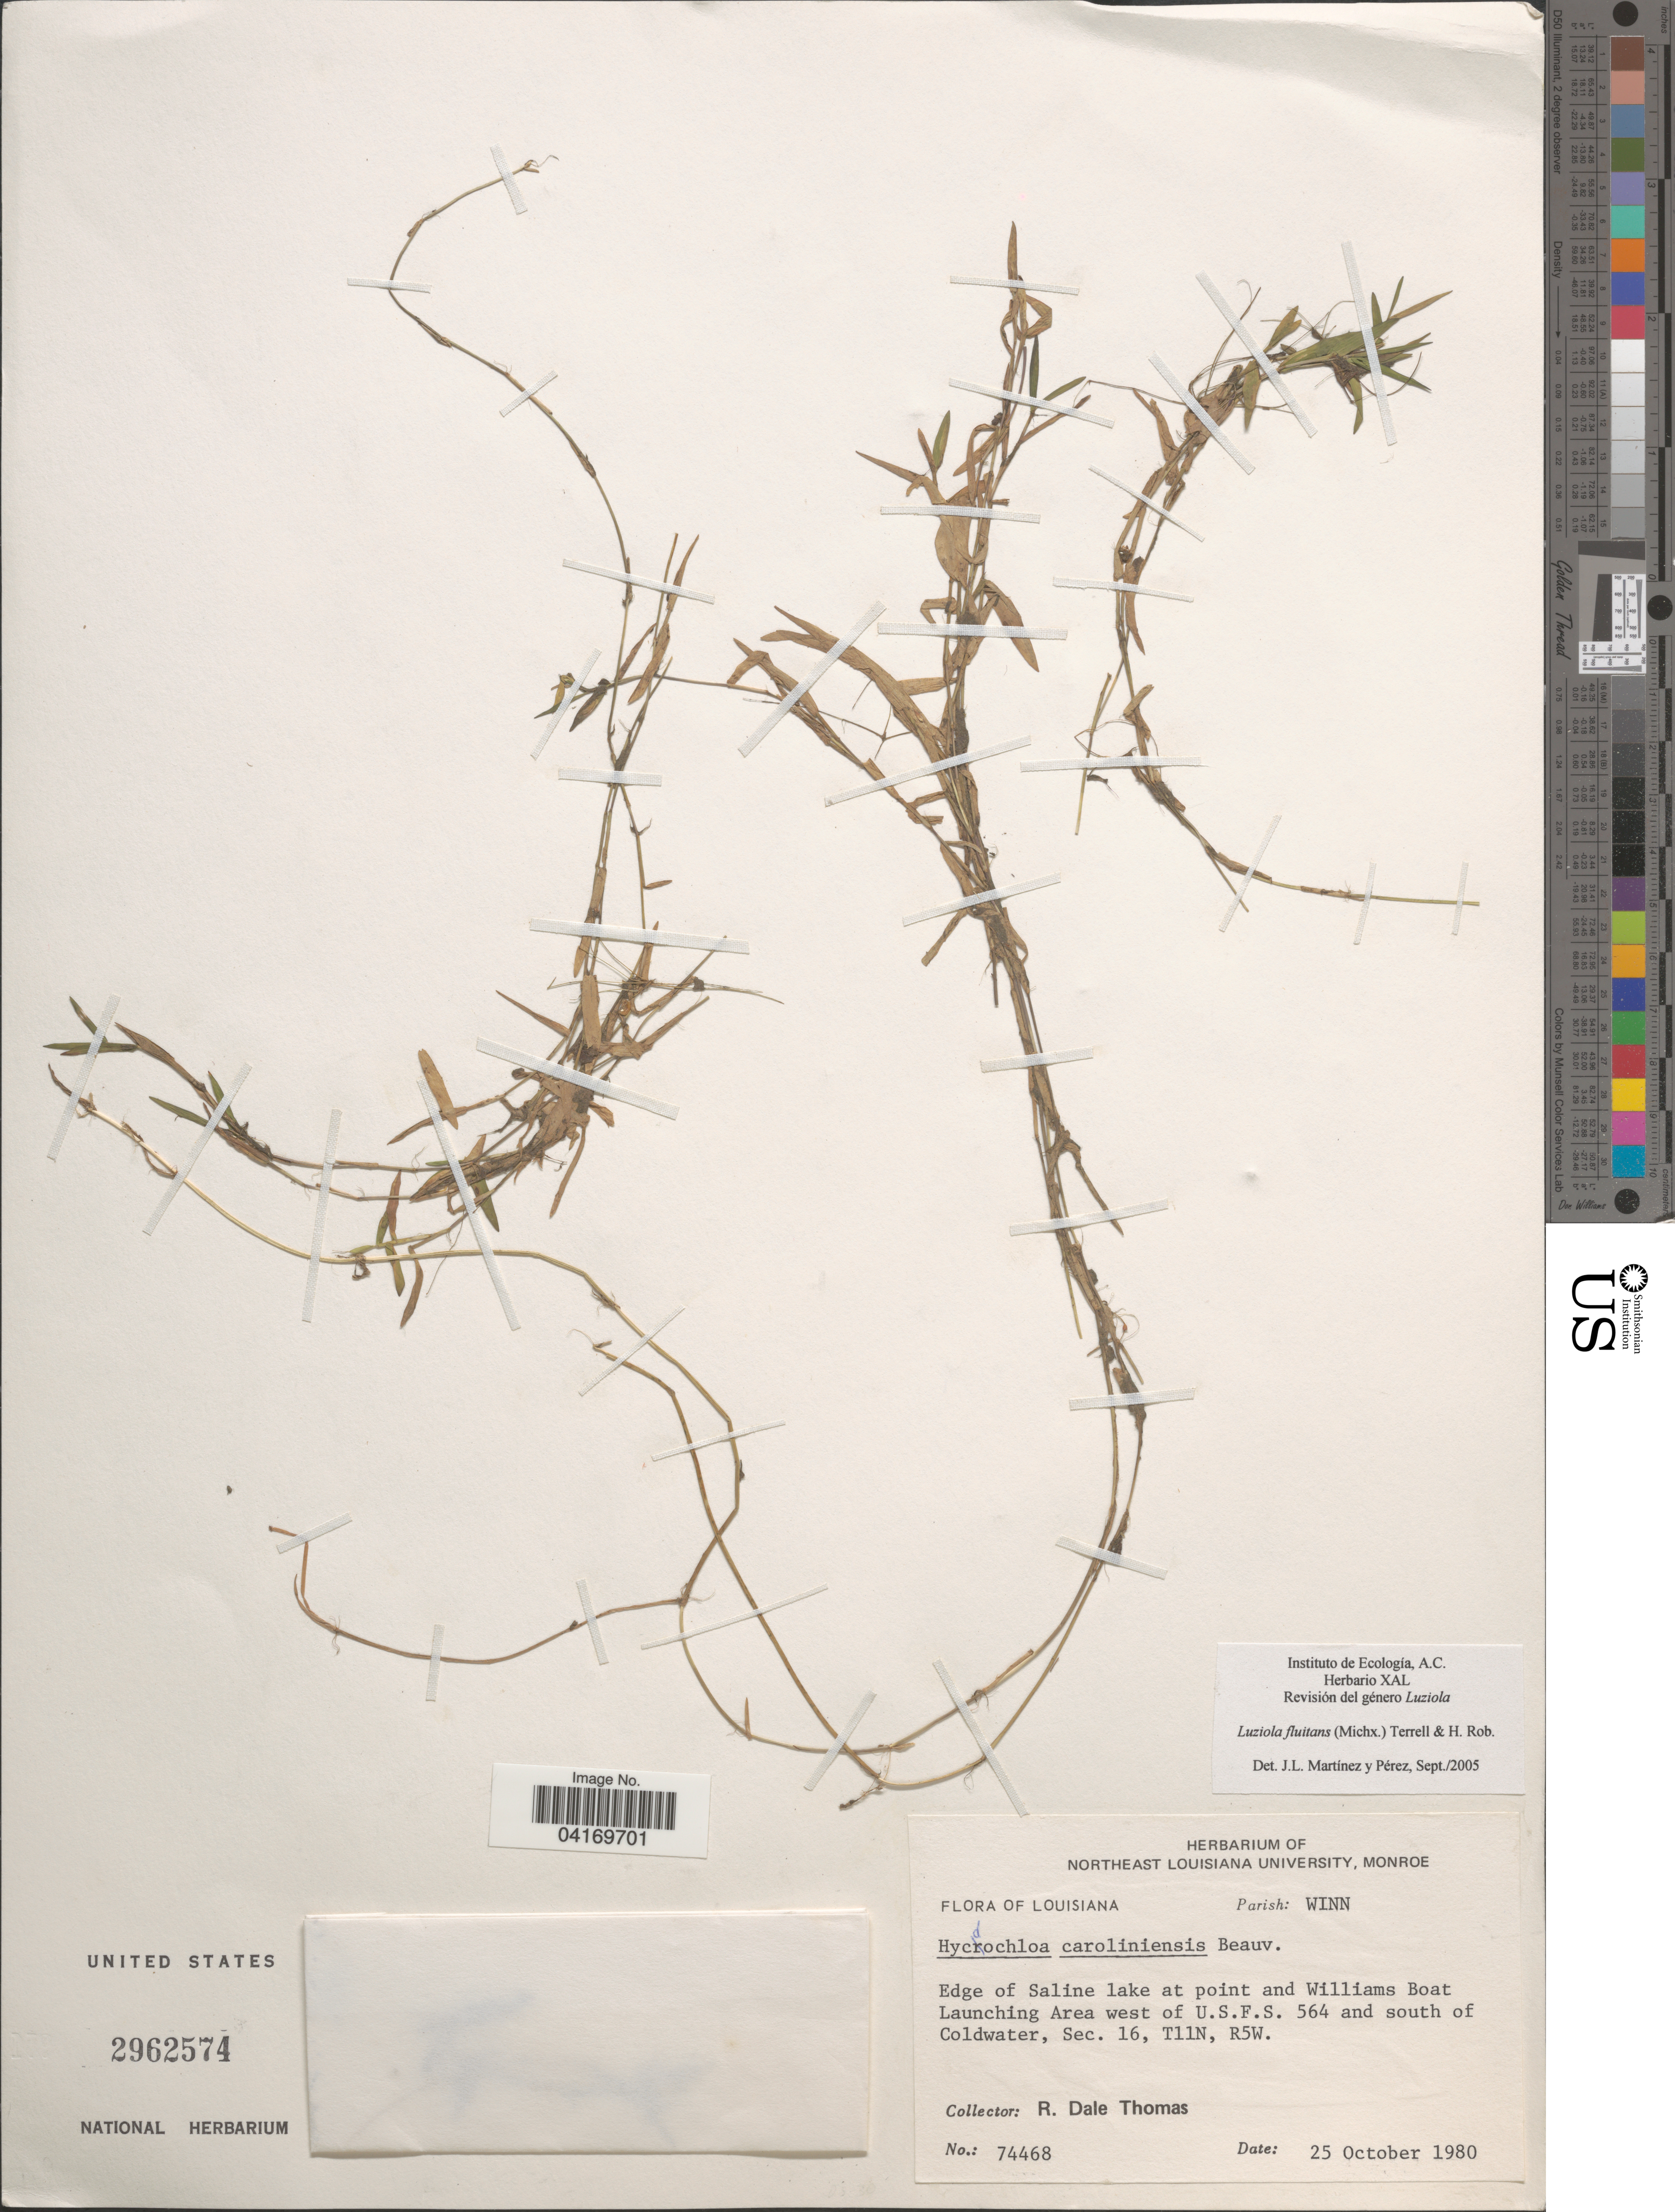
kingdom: Plantae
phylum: Tracheophyta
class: Liliopsida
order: Poales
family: Poaceae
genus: Luziola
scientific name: Luziola fluitans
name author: (Michx.) Terrell & H. Rob.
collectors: R. Thomas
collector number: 74468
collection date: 1980-10-25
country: United States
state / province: Louisiana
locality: Parish: Winn. Edge of Saline lake at point and Williams Boat Launching Area west of U.S.F.S. 564 and south of Coldwater, Sec. 16, T11N, R5W.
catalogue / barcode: US 2962574